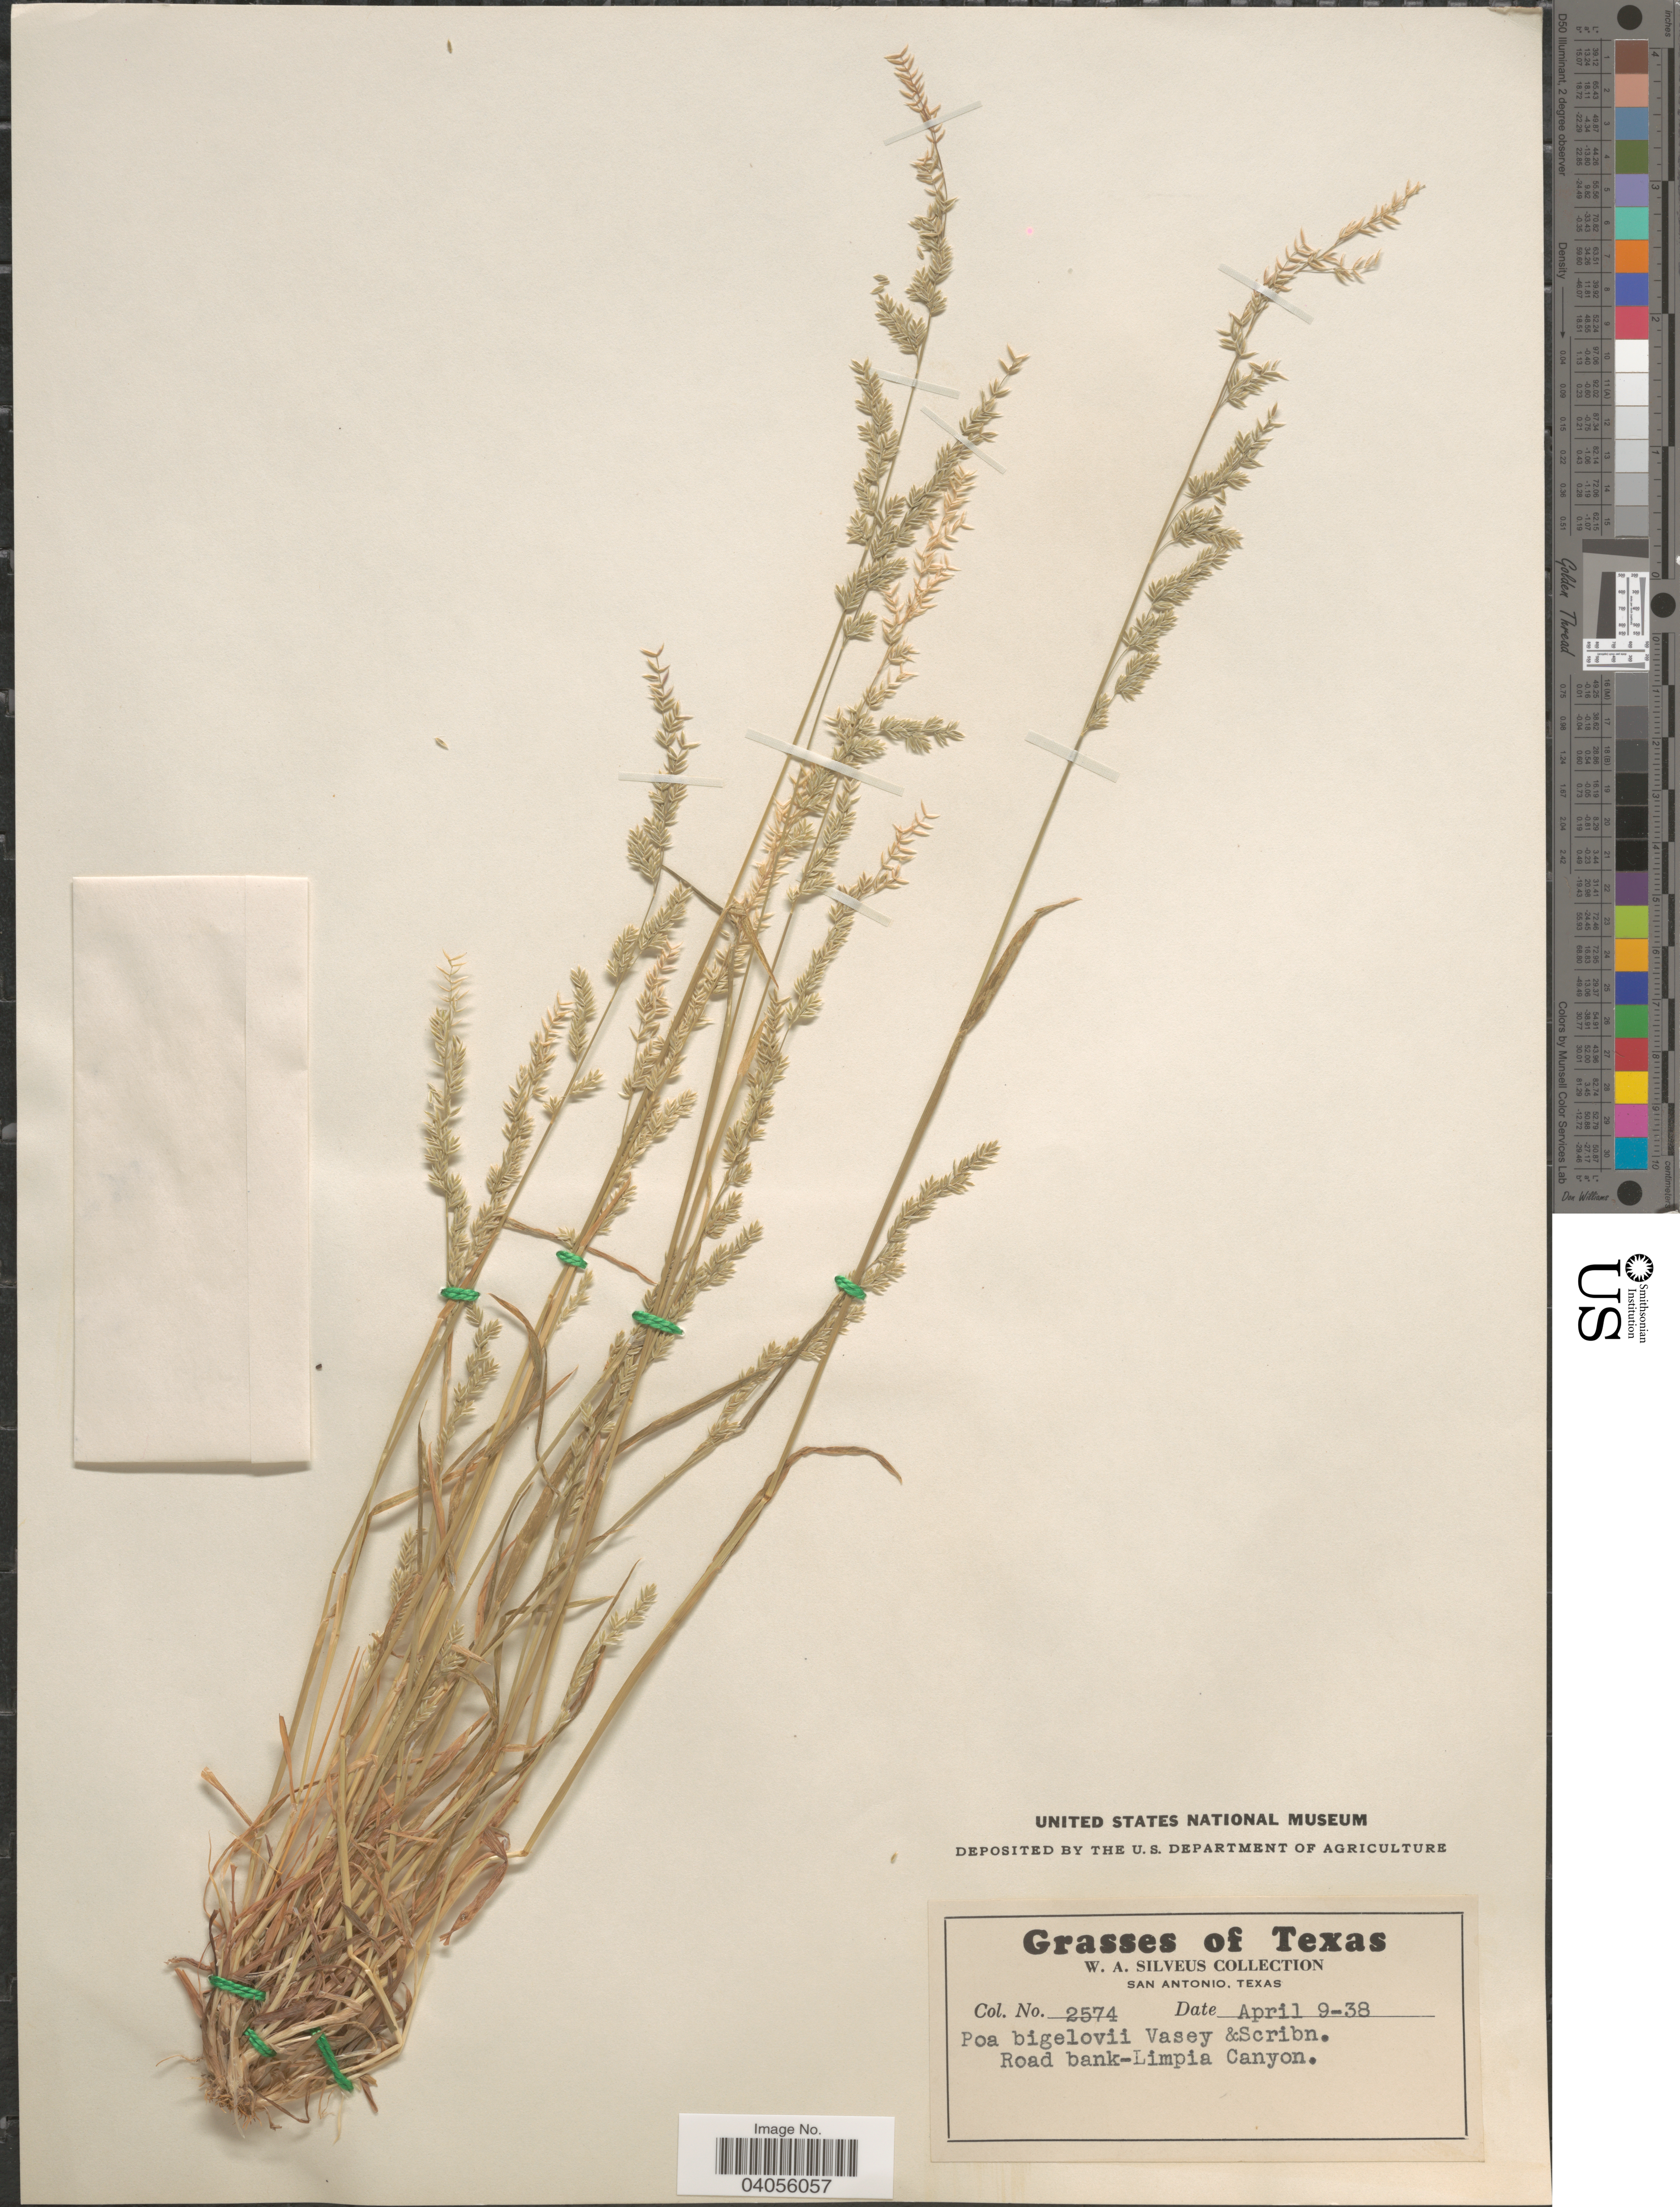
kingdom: Plantae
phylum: Tracheophyta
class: Liliopsida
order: Poales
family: Poaceae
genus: Poa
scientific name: Poa bigelovii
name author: Vasey & Scribn.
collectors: W. Silveus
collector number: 2574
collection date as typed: Transcribed d/m/y: 9/4/38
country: United States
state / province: Texas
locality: Road bank- Limpia Canyon.